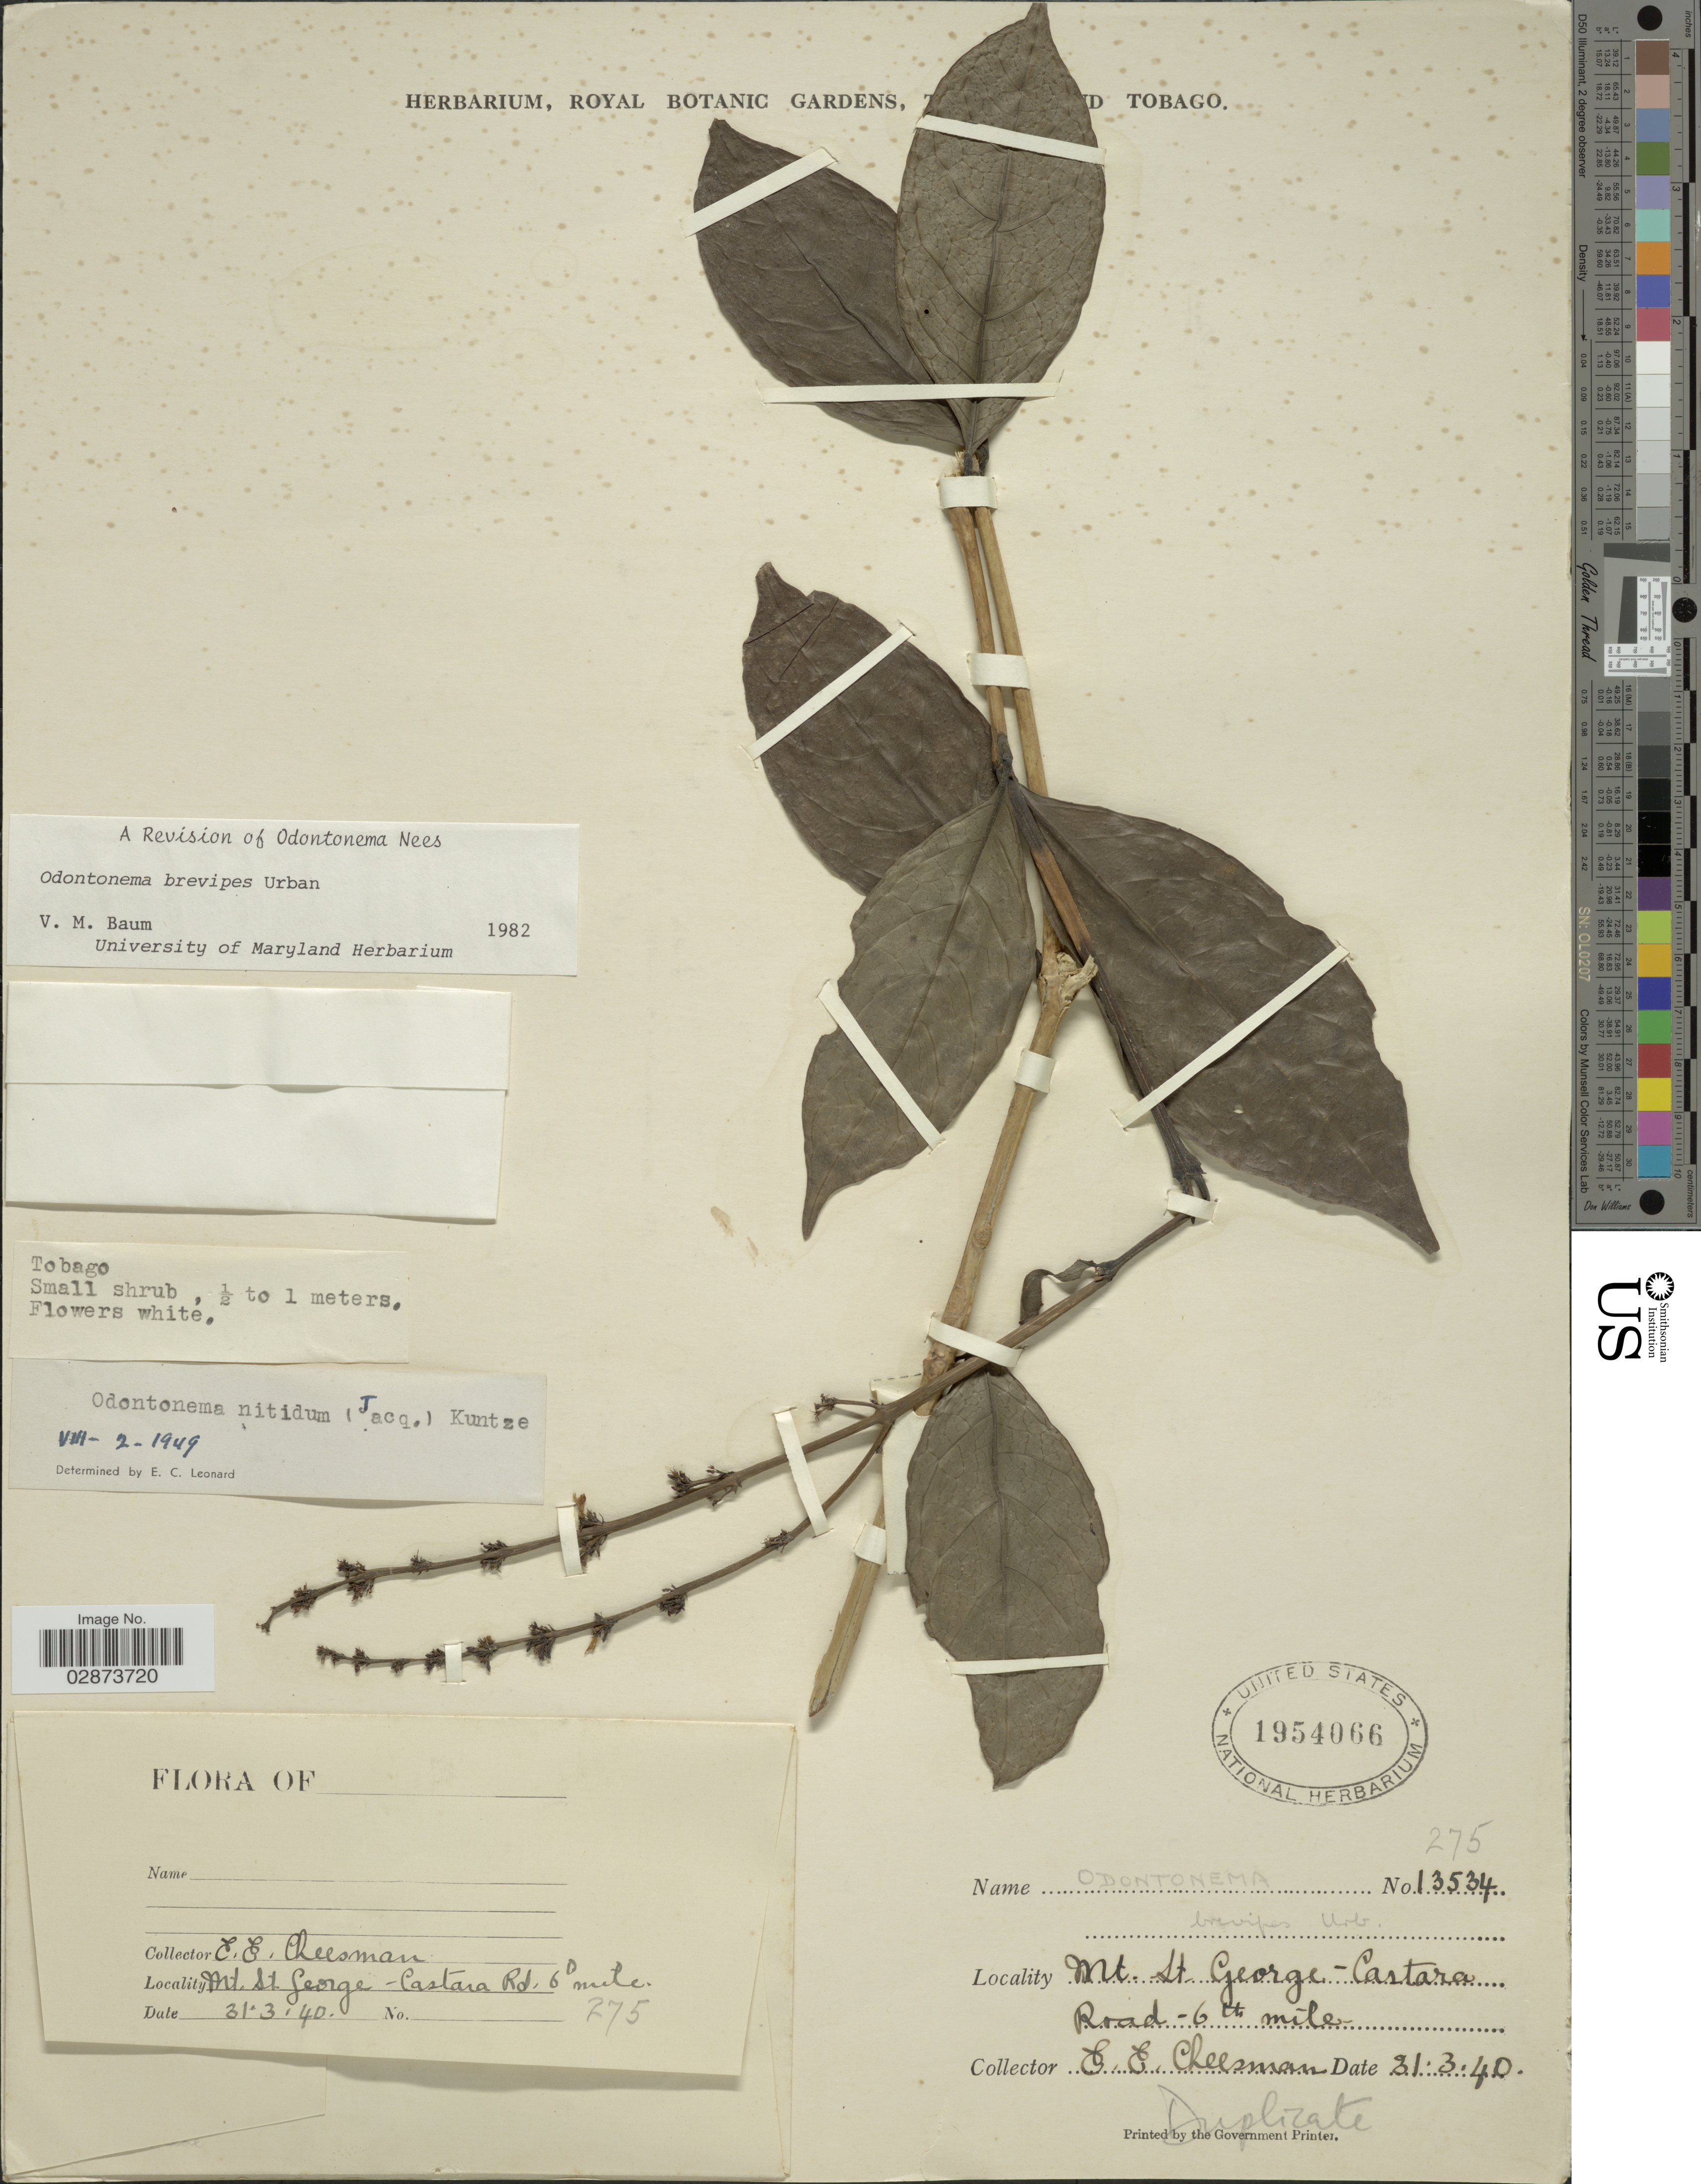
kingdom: Plantae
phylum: Tracheophyta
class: Magnoliopsida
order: Lamiales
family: Acanthaceae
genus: Odontonema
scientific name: Odontonema brevipes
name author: Urb.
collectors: E. E. Cheesman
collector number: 13534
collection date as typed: Transcribed d/m/y: 31/3/40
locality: Mt. St. George- Cartara Road- 6th mile.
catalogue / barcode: US 1954066